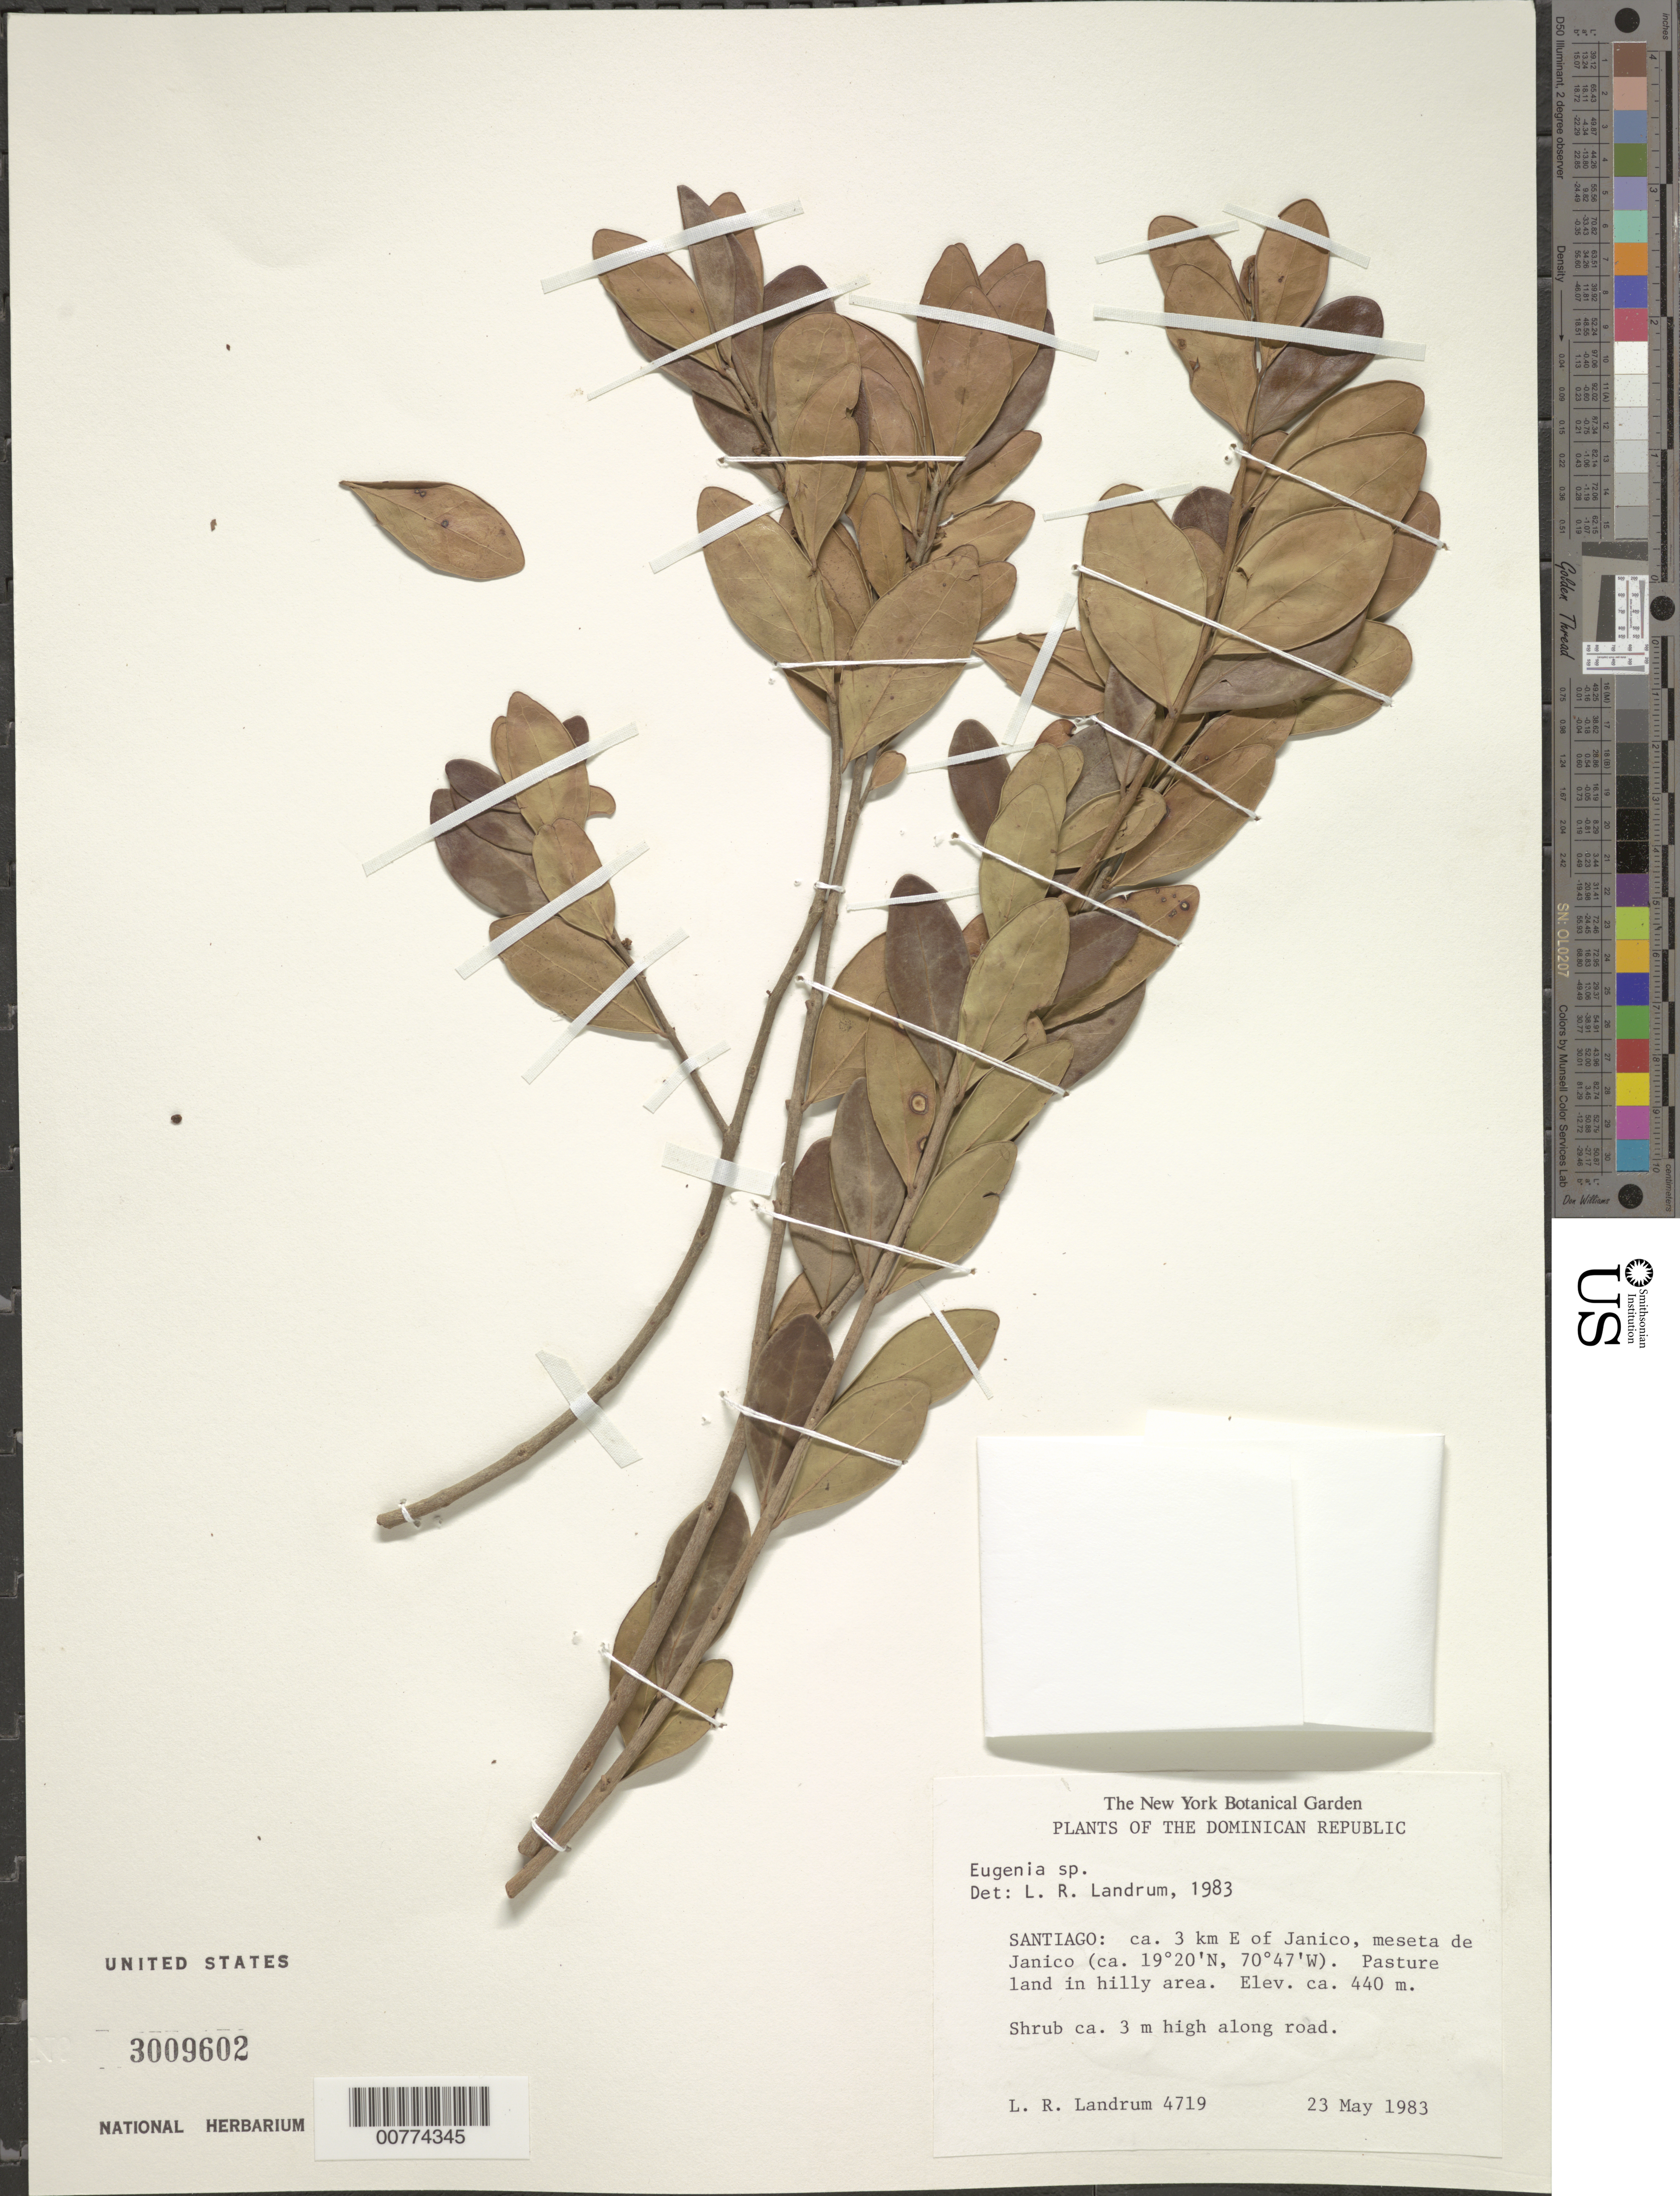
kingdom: Plantae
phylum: Tracheophyta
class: Magnoliopsida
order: Myrtales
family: Myrtaceae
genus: Eugenia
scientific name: Eugenia sp.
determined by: Landrum, L. R.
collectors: L. R. Landrum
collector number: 4719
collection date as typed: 23 May 1983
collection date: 1983-05-23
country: Dominican Republic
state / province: Santiago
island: Hispaniola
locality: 3 km E of Janico, Meseta de Janico.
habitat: Pasture land in hilly area, along road.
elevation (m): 440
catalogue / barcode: US 3009602